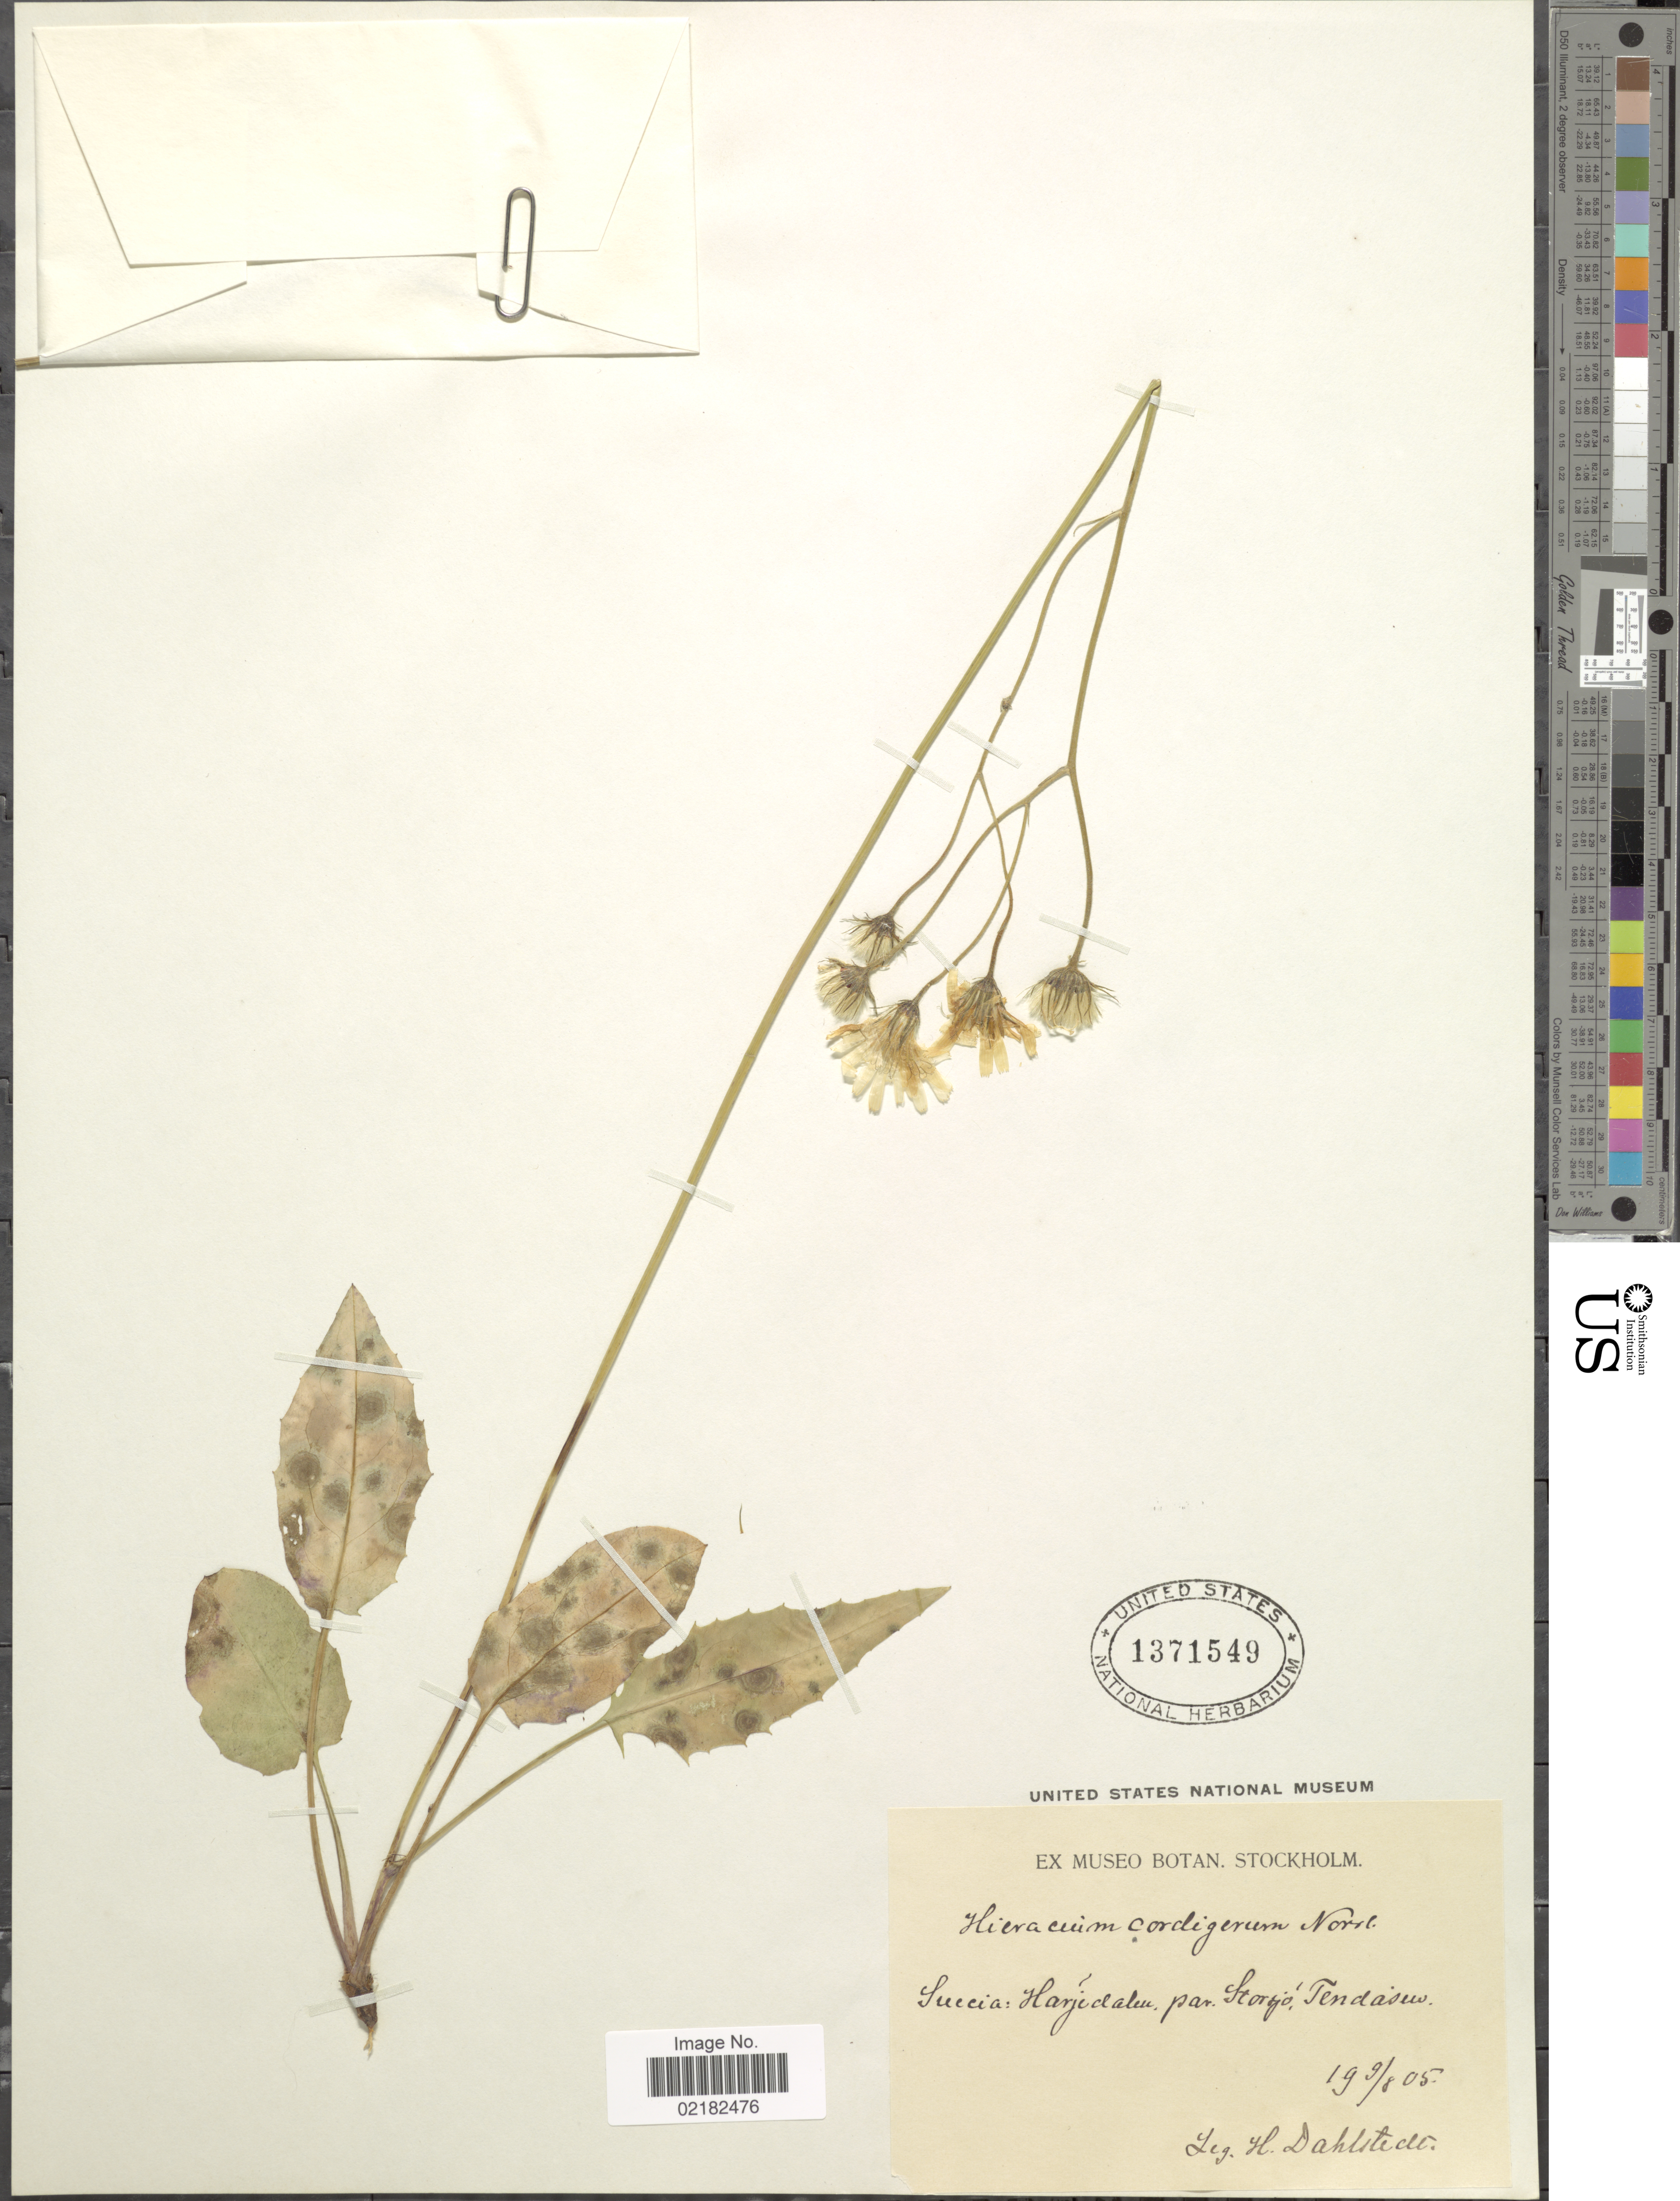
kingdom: Plantae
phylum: Tracheophyta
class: Magnoliopsida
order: Asterales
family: Asteraceae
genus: Hieracium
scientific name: Hieracium cordigerum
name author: (Norrlin) Dahlst.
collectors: H. G. Dahlstedt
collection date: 1905-08-09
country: Sweden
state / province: Jamtland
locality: Suecia, Harjedalen, par. Storsjo, Tänndalen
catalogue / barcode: US 1371549